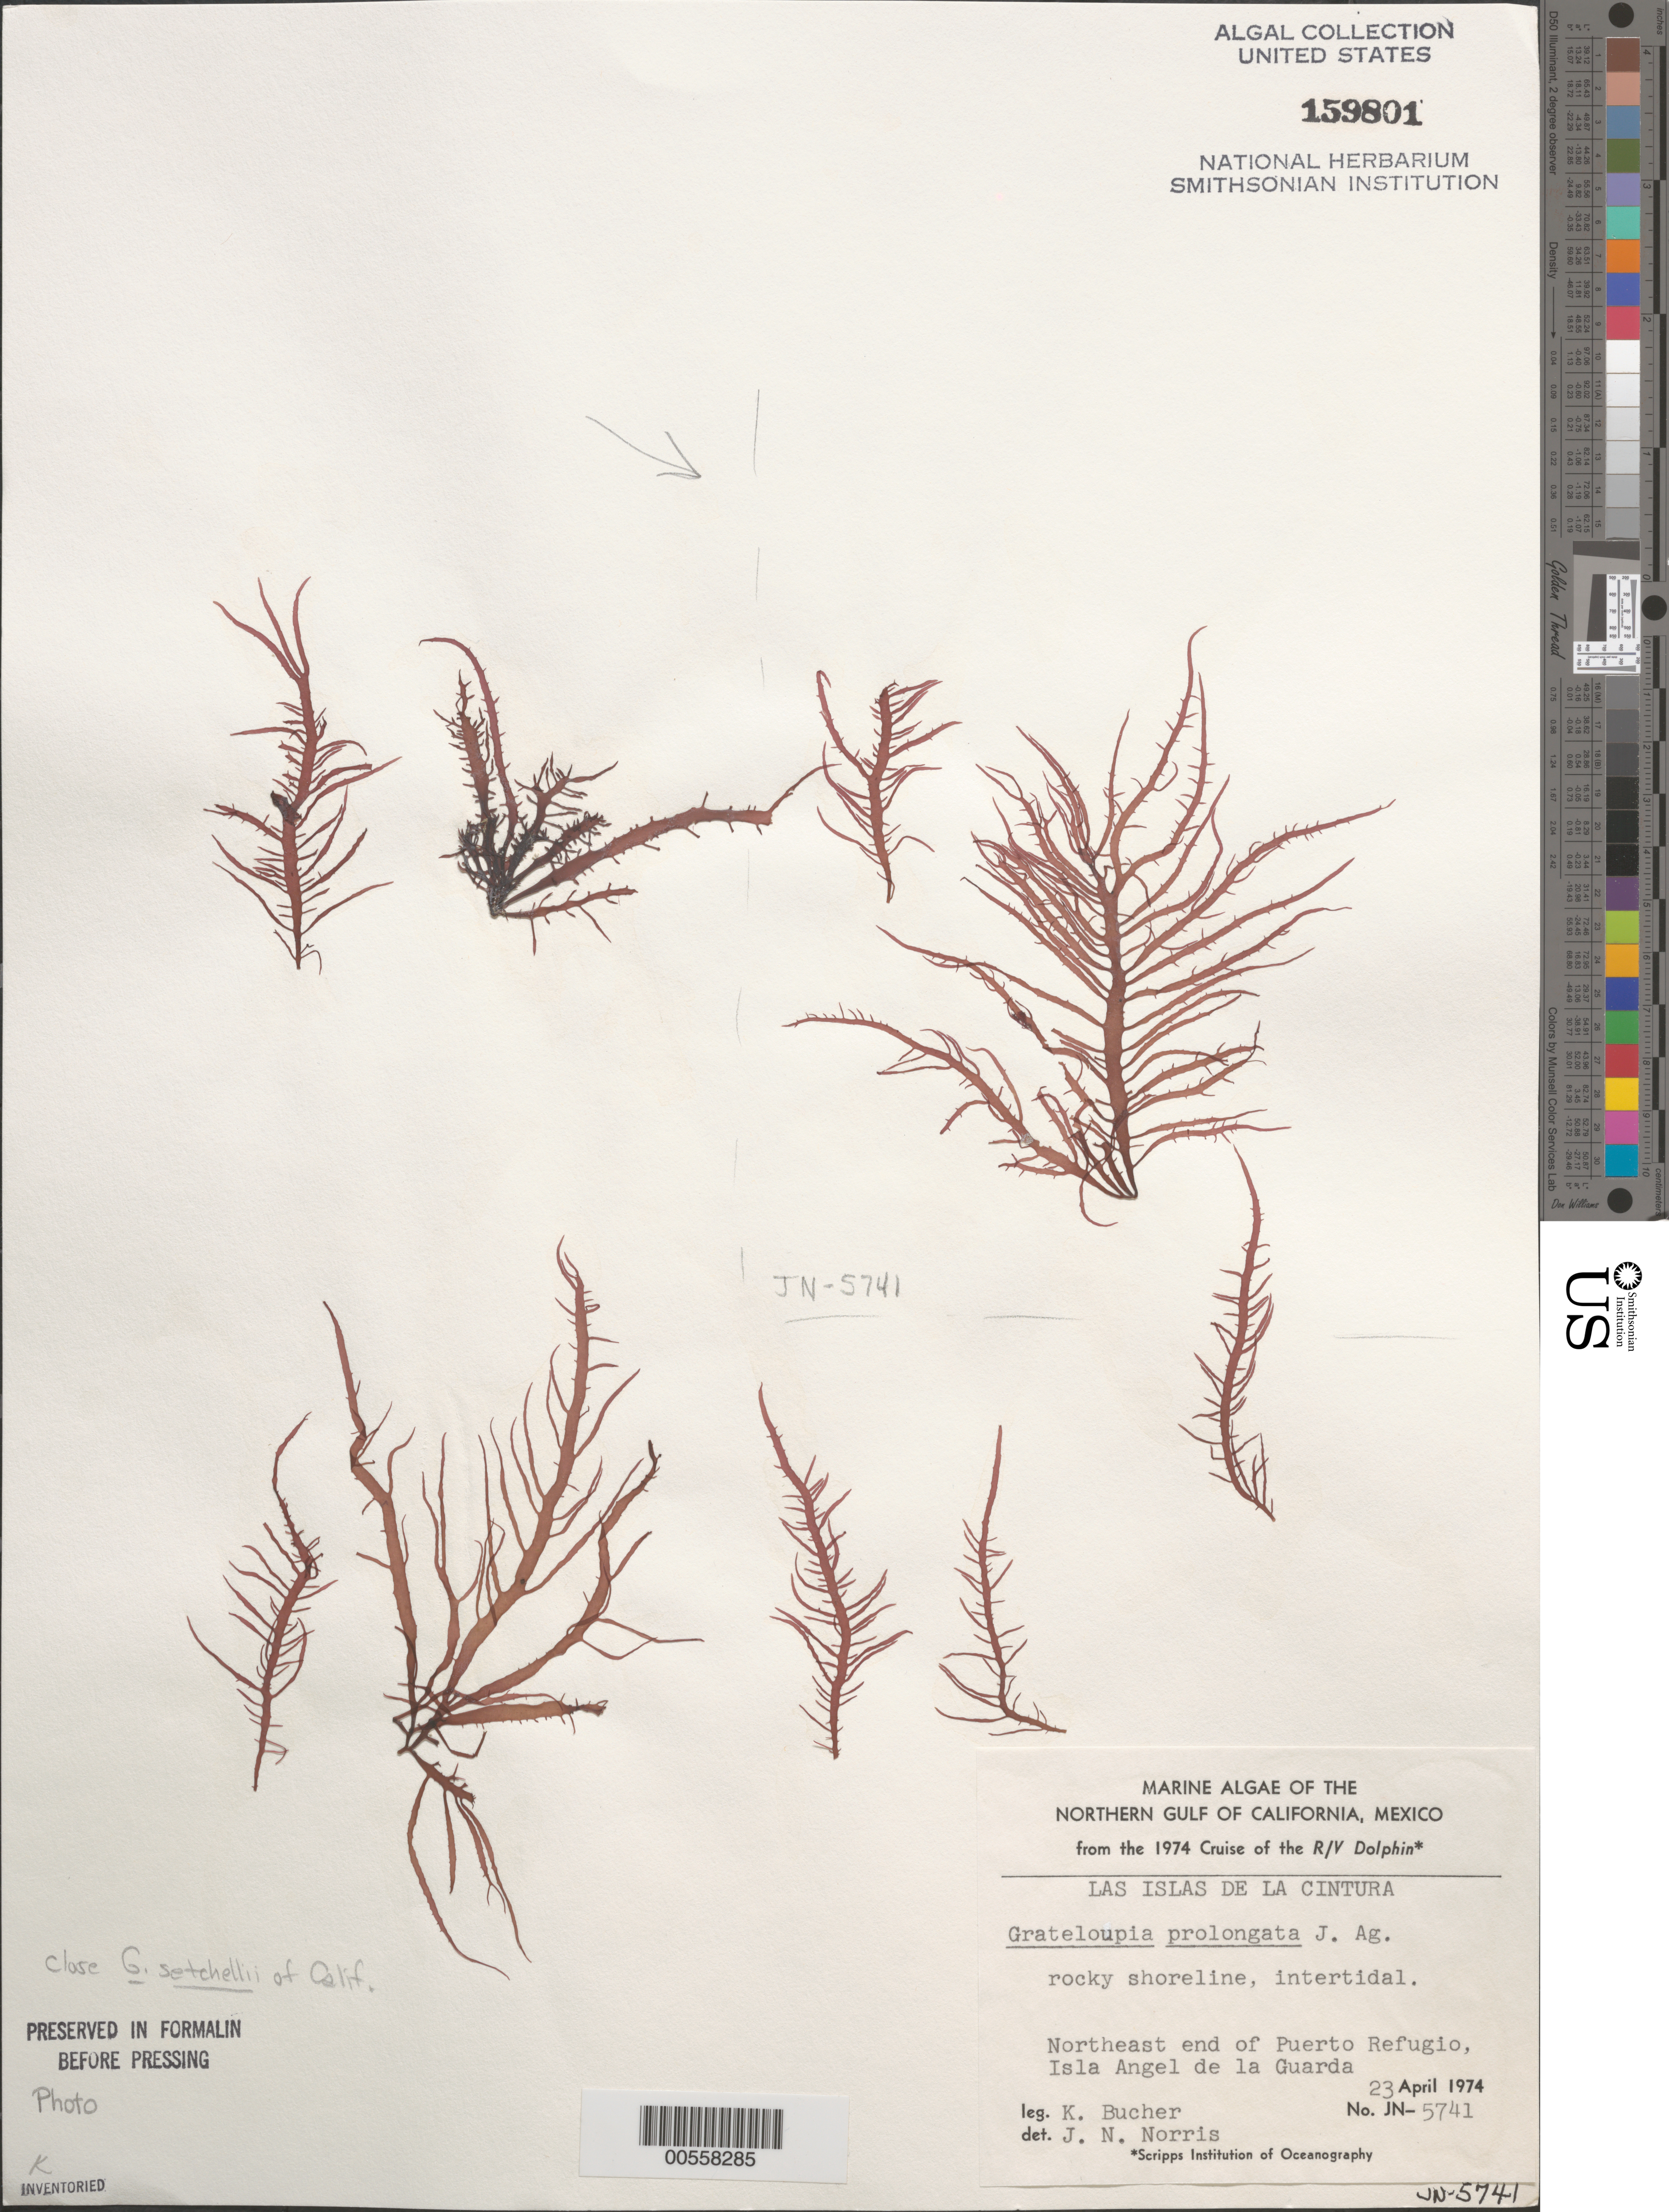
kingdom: Plantae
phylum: Rhodophyta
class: Florideophyceae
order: Halymeniales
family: Halymeniaceae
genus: Grateloupia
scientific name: Grateloupia prolongata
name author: J. Agardh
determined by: Norris, James N.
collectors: K. E. Bucher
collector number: JN-5741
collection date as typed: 23 Apr 1974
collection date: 1974-04-23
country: Mexico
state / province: Baja California Norte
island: Isla Angel de la Guarda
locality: Puerto Refugio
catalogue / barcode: US 159801